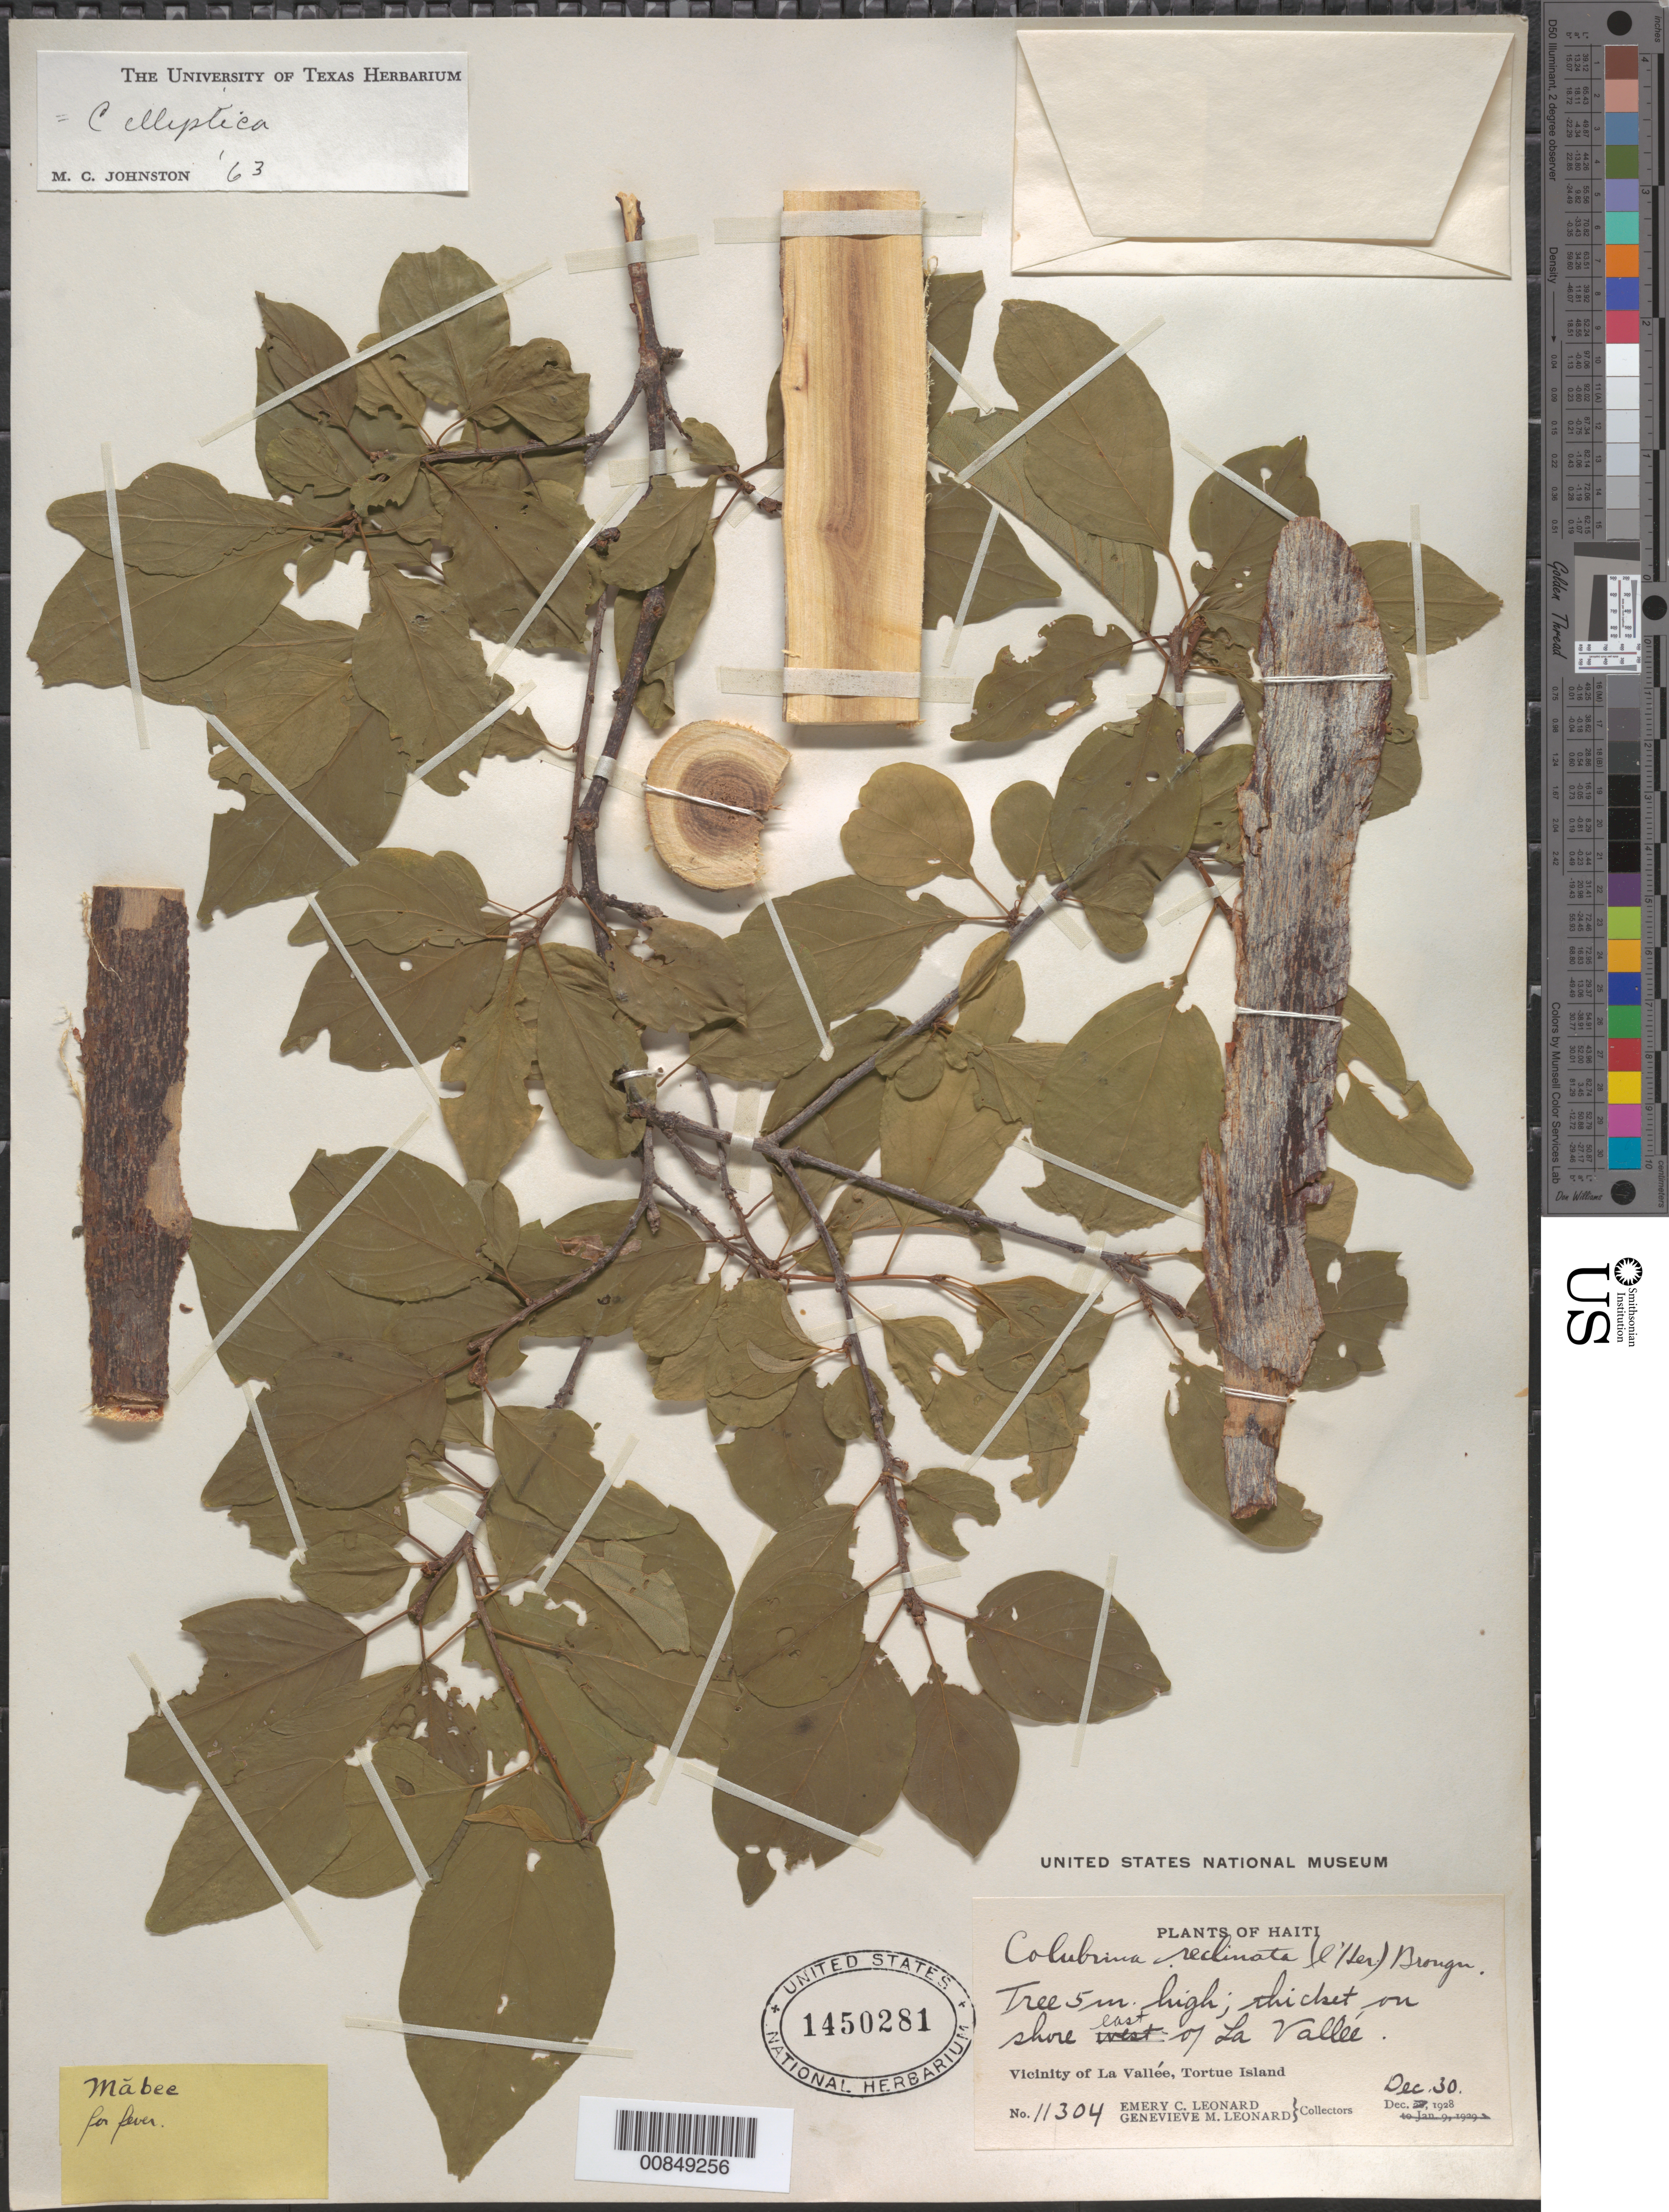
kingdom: Plantae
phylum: Tracheophyta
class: Magnoliopsida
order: Rosales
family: Rhamnaceae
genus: Colubrina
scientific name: Colubrina elliptica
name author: (Sw.) Brizicky & W.L. Stern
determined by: Johnston, Marshall C.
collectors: E. C. Leonard & G. M. Leonard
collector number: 11304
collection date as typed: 30 Dec 1928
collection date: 1928-12-30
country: Haiti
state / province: Nord-Ouest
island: Île de la Tortue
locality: Vicinity of La Vallée, E of town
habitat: Thicket on shore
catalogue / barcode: US 1450281